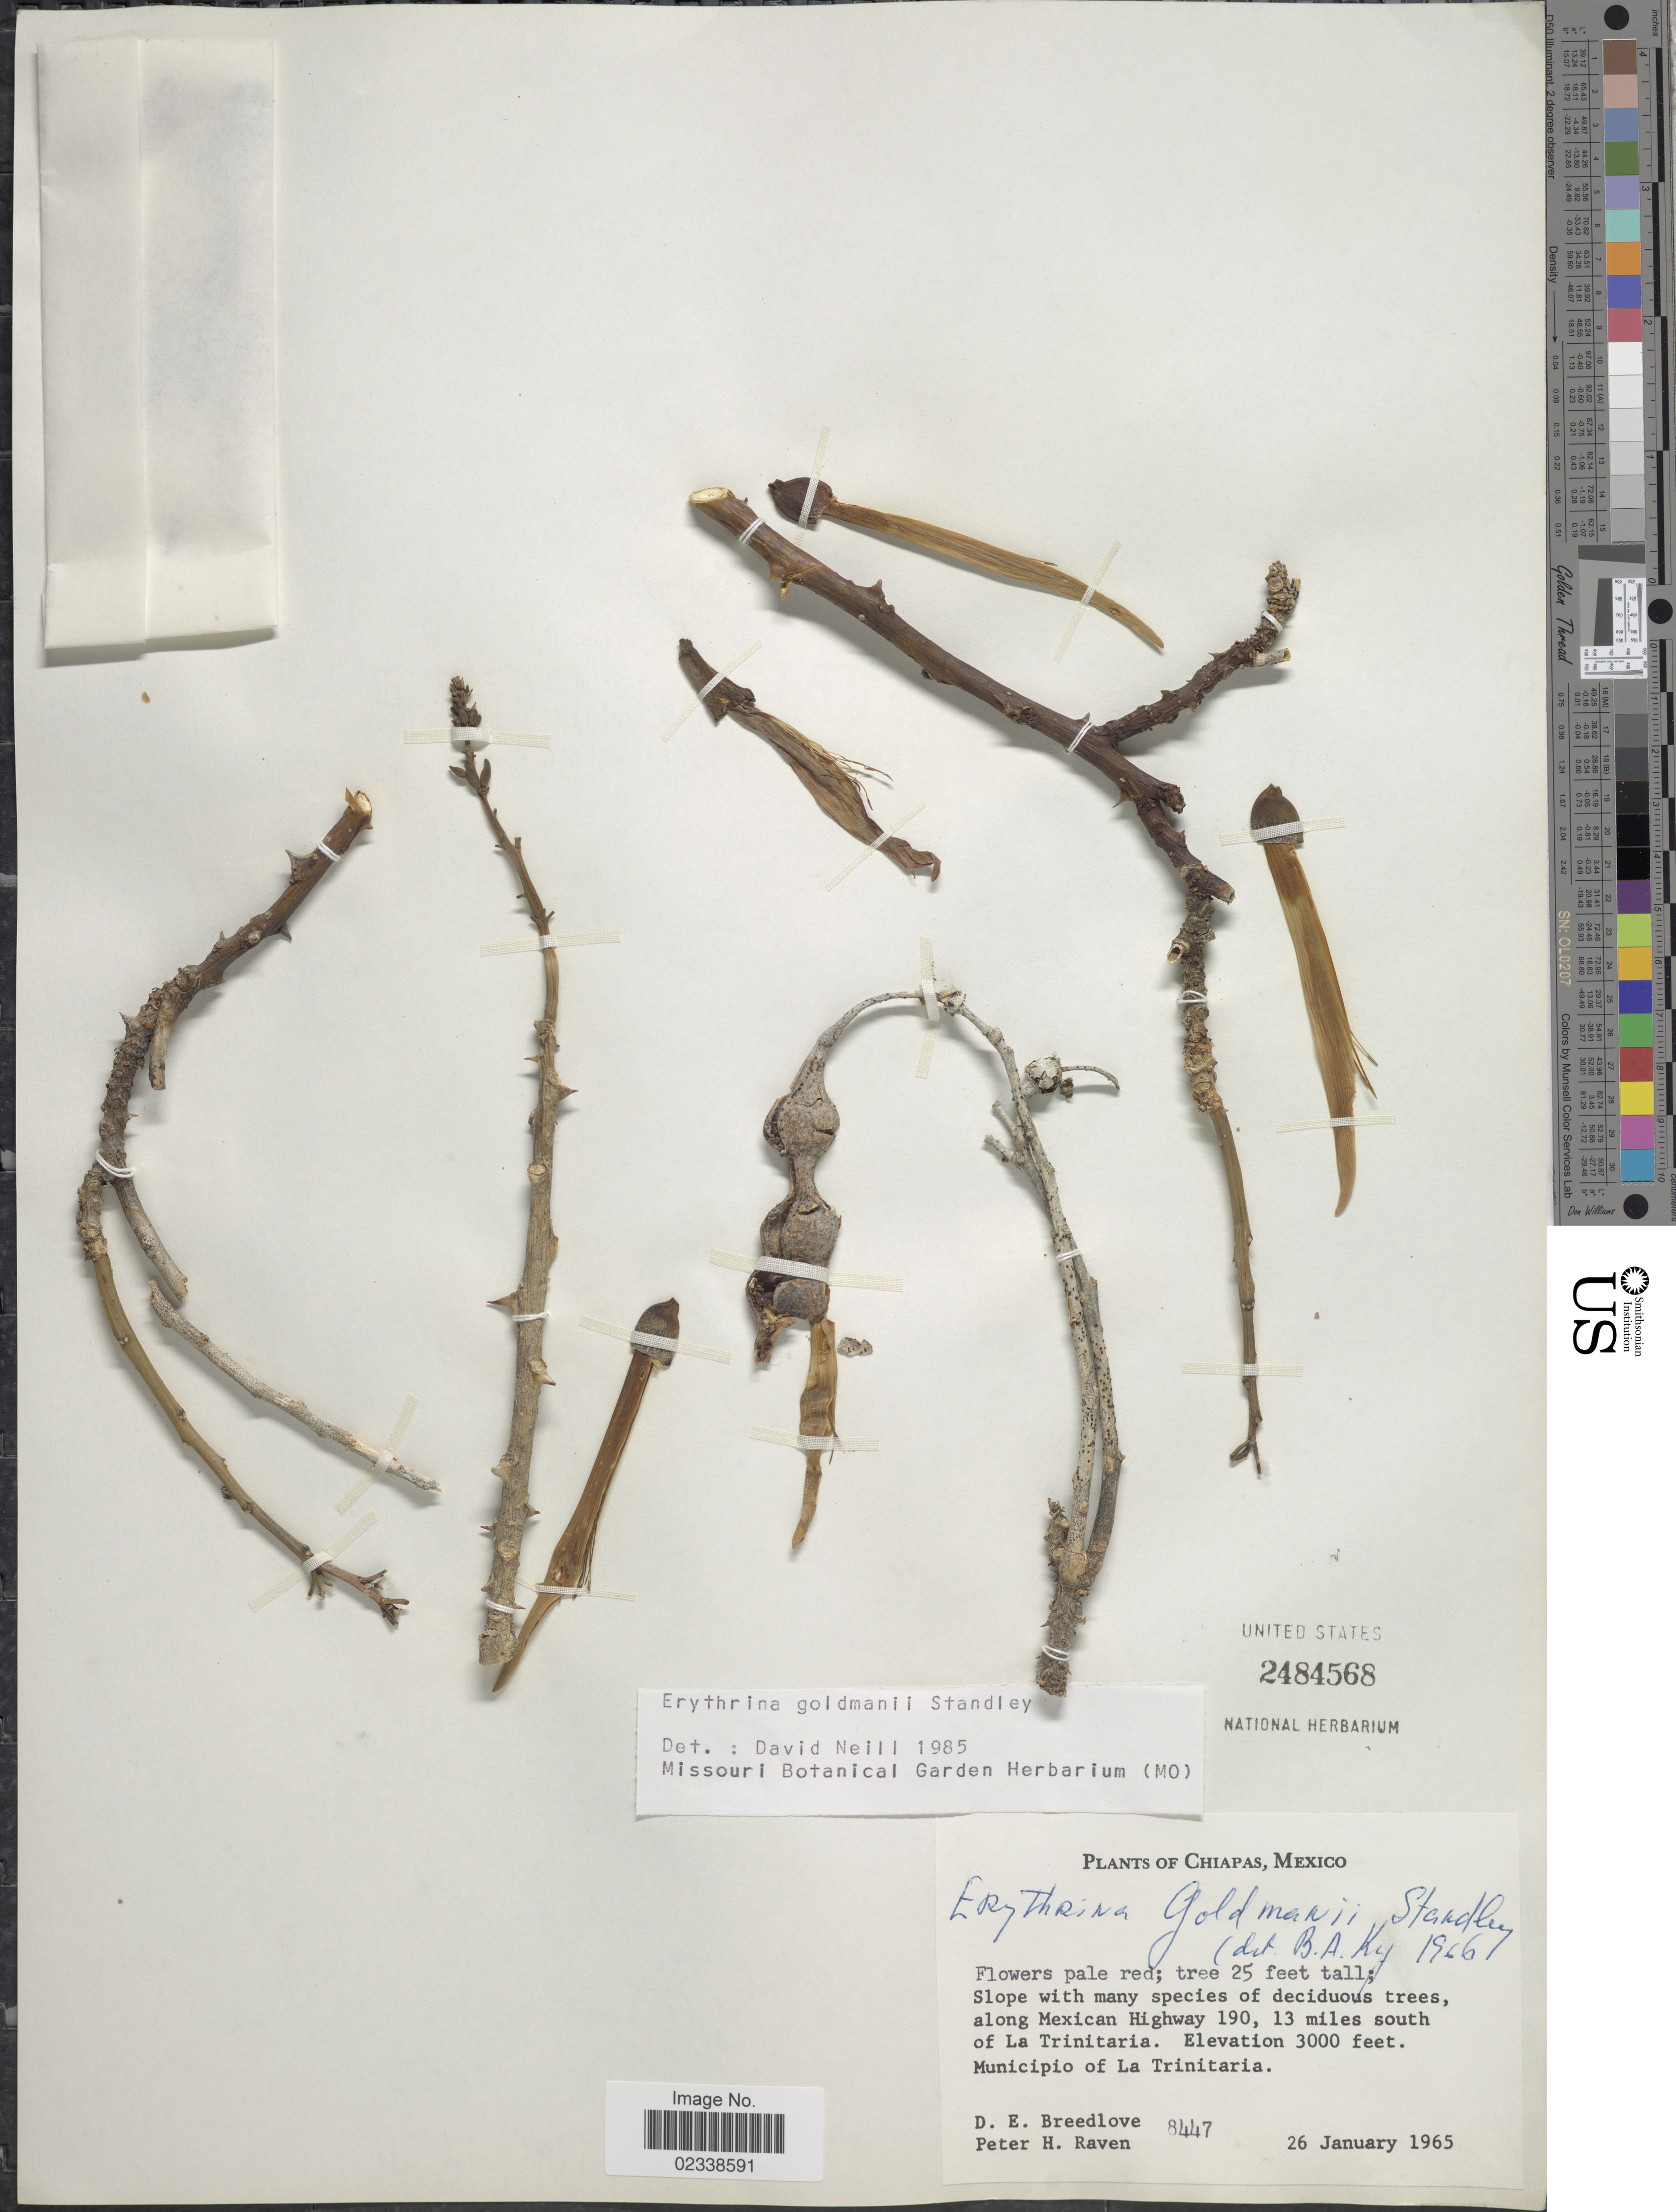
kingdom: Plantae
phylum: Tracheophyta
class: Magnoliopsida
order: Fabales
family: Fabaceae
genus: Erythrina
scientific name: Erythrina goldmanii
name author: Standl.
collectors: D. E. Breedlove & P. Raven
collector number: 8447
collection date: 1965-01-26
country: Mexico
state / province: Chiapas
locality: Along Mexican Highway 190, 13 miles south of La Trinitaria, Municipio of La Trinitaria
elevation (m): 914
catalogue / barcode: US 2484568